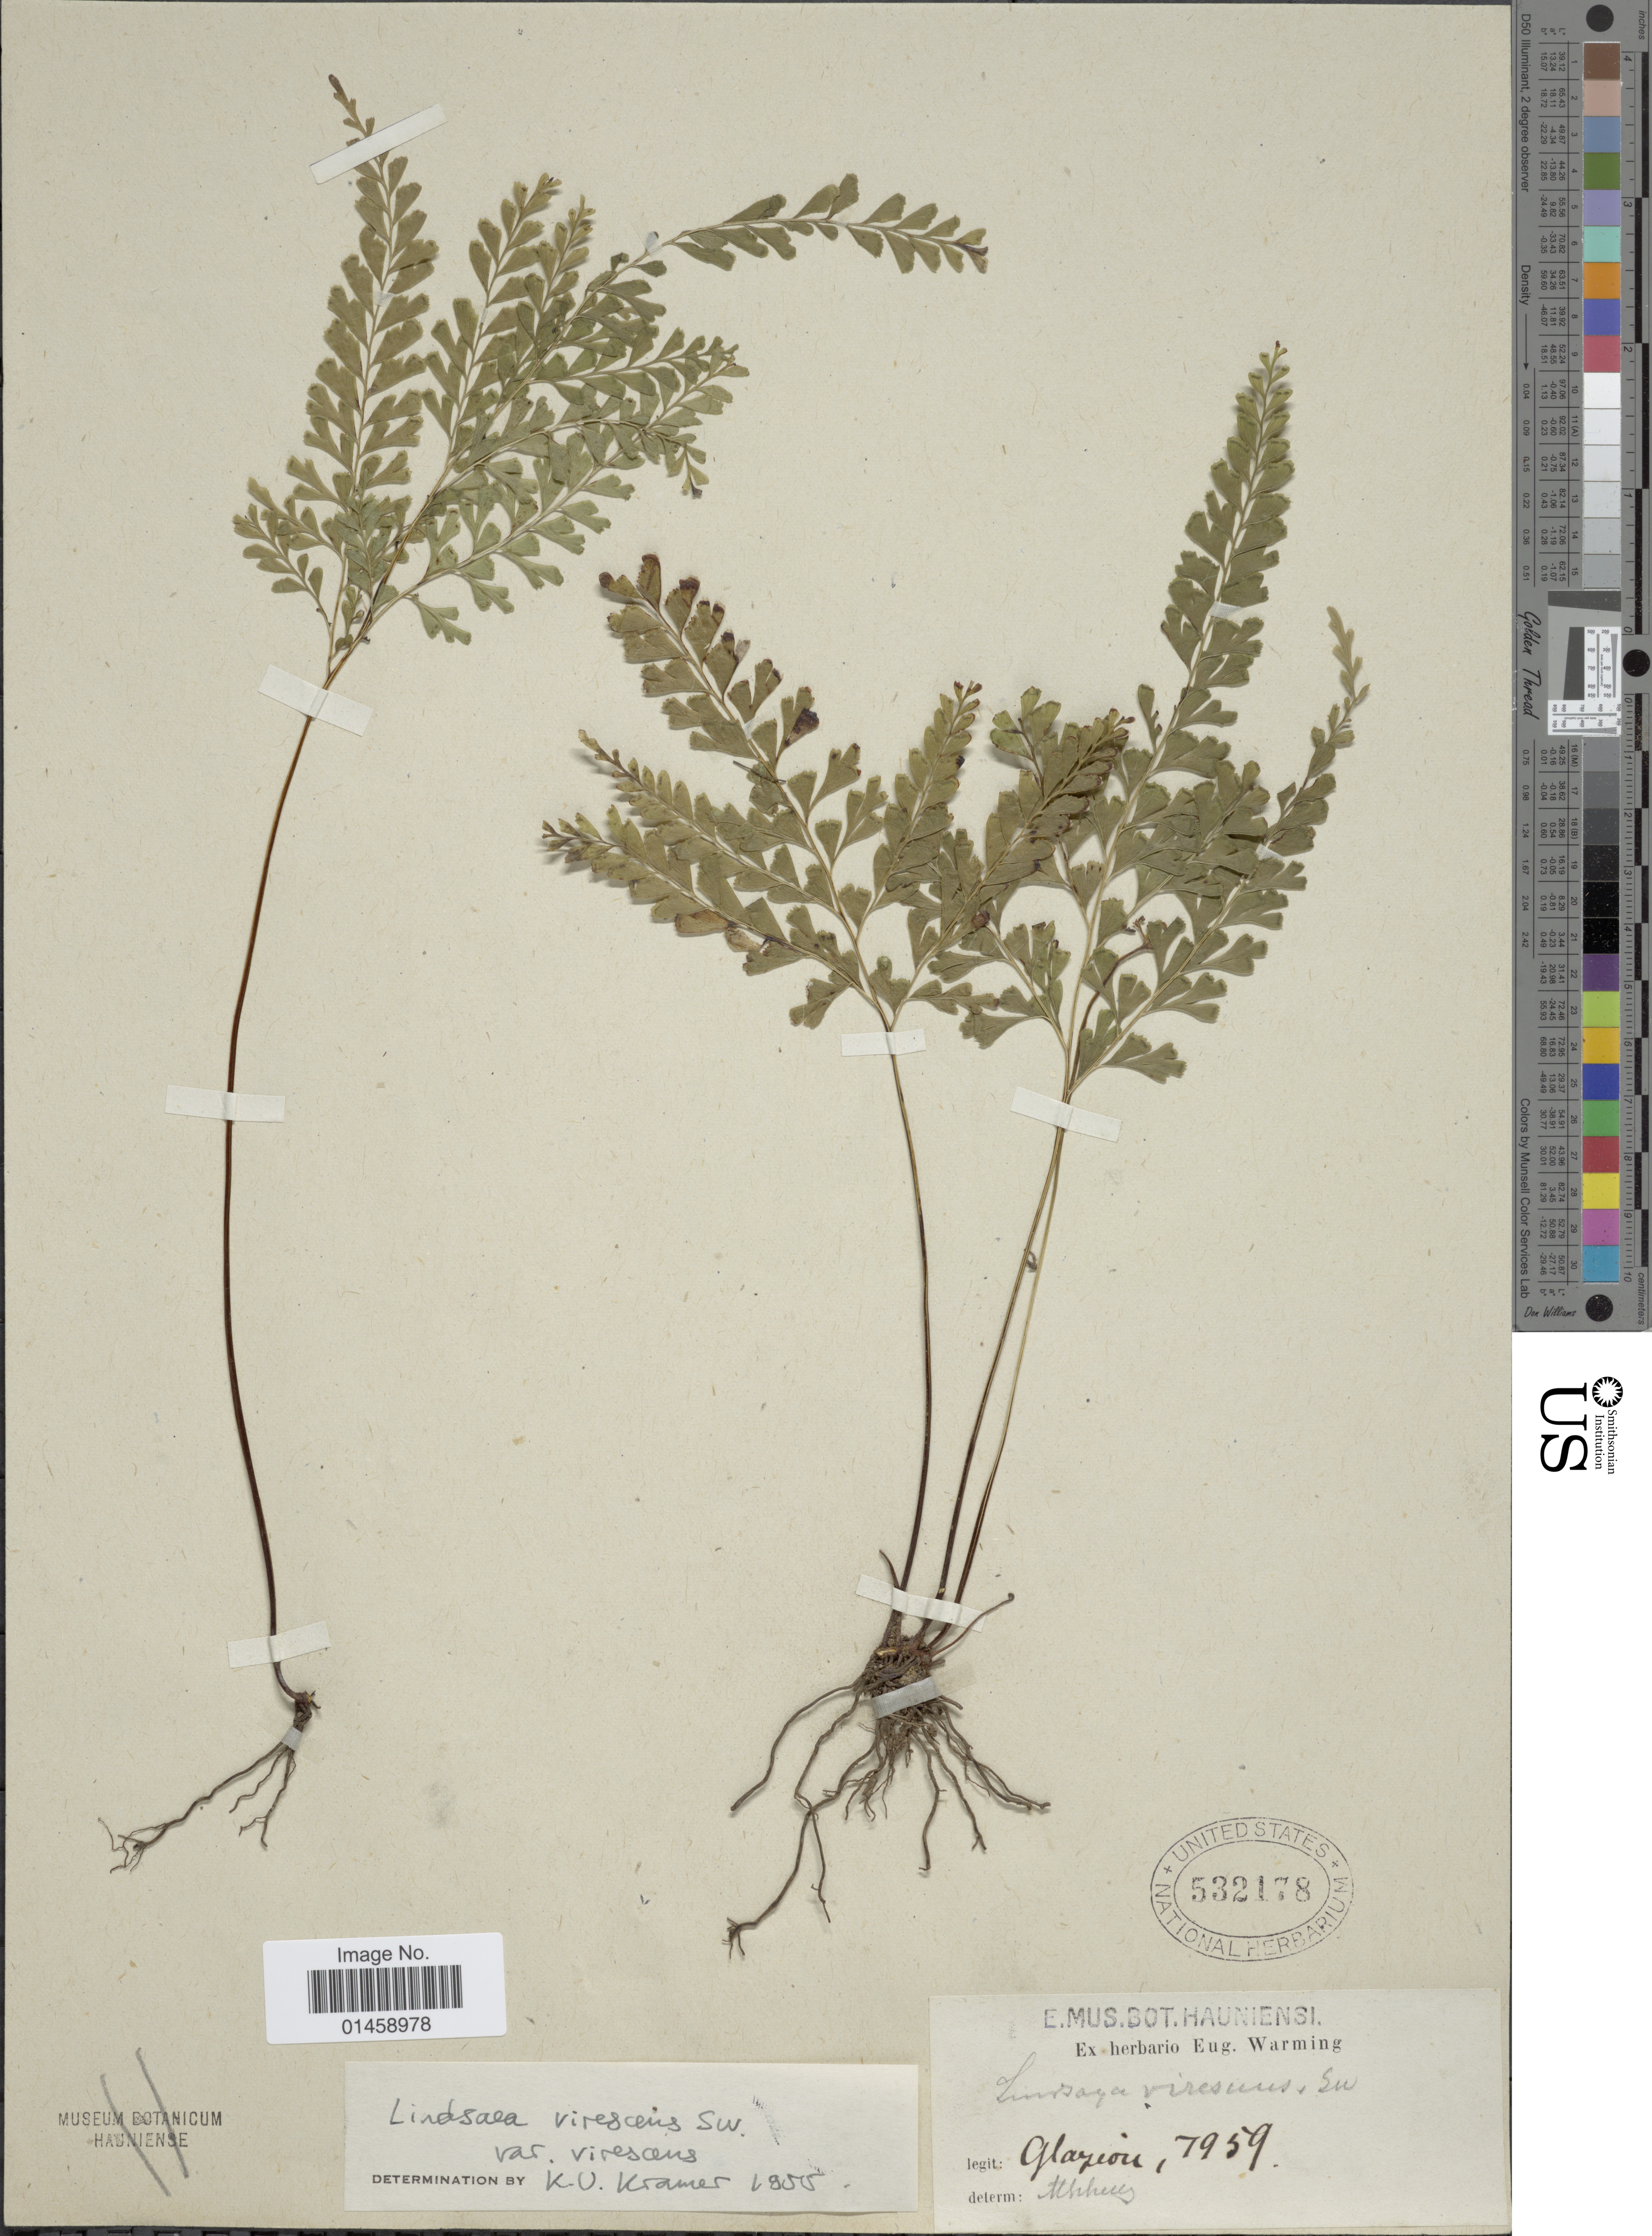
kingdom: Plantae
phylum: Tracheophyta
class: Polypodiopsida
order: Polypodiales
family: Lindsaeaceae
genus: Lindsaea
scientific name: Lindsaea virescens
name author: Sw.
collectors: Glaziou, --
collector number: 7959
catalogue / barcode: US 532178